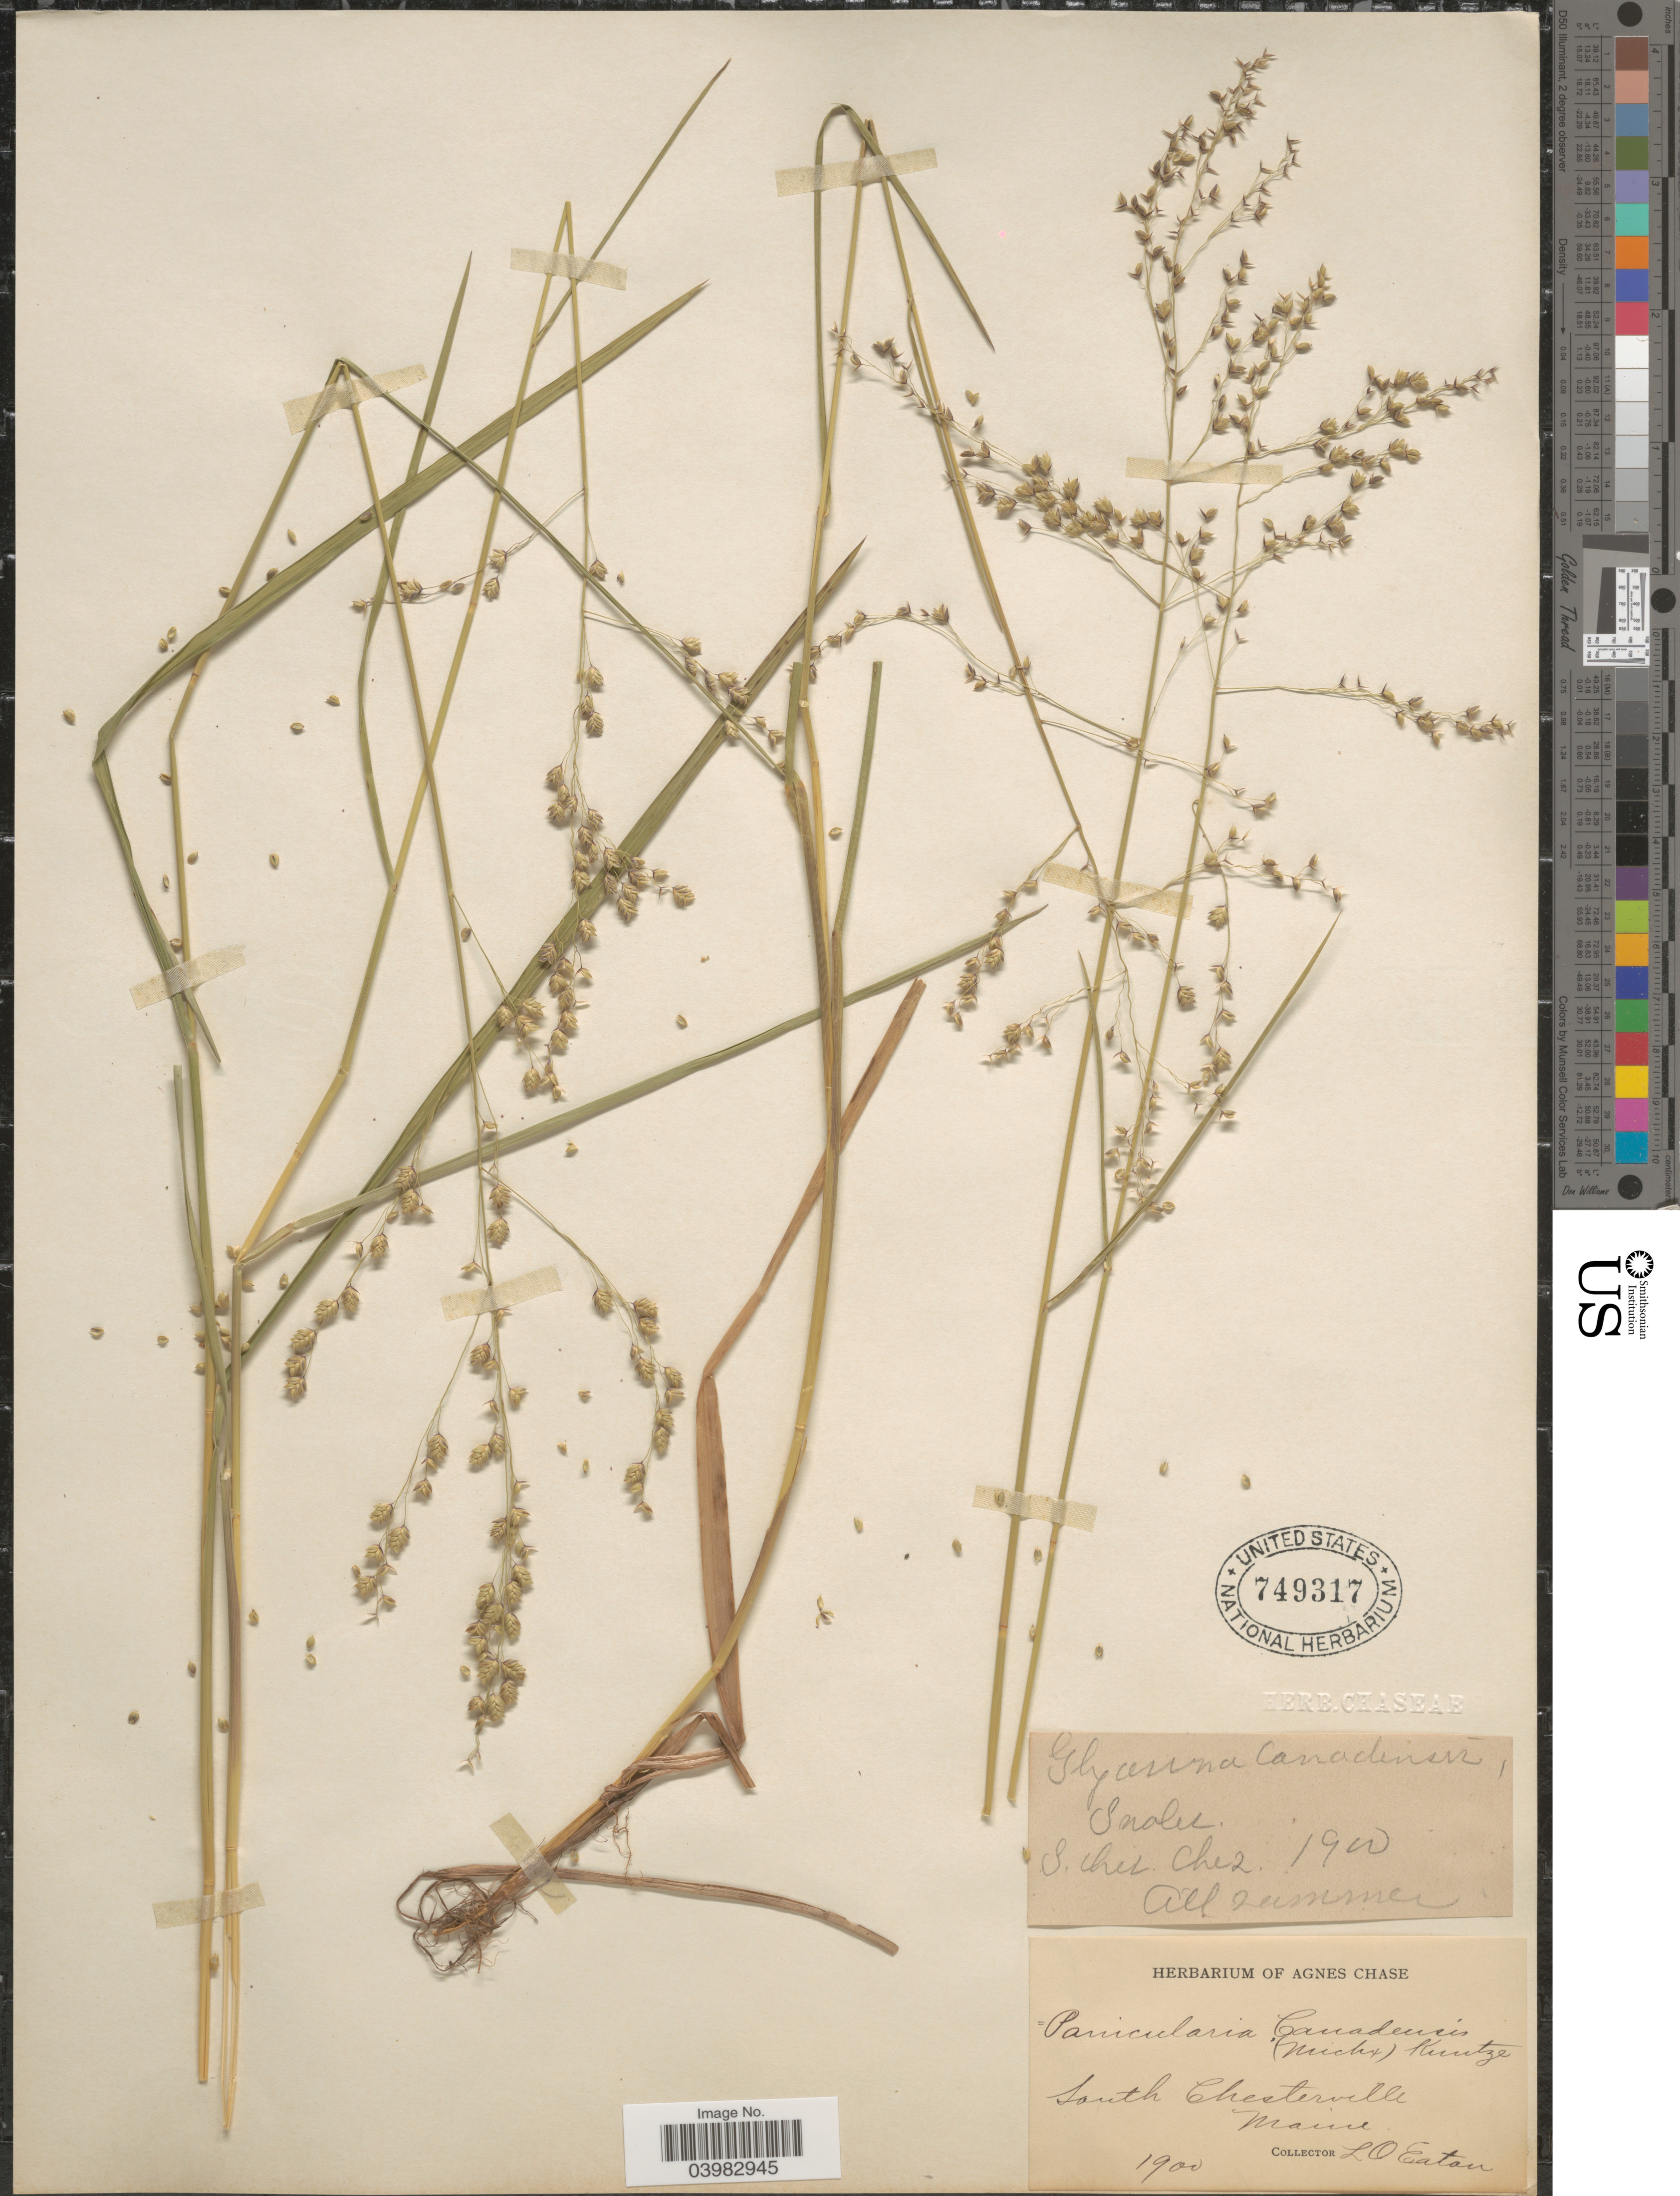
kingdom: Plantae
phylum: Tracheophyta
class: Liliopsida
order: Poales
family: Poaceae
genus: Glyceria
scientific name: Glyceria canadensis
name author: (Michx.) Trin.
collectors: L. O. Eaton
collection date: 1900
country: United States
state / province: Maine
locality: South Chesterville.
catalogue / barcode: US 749317